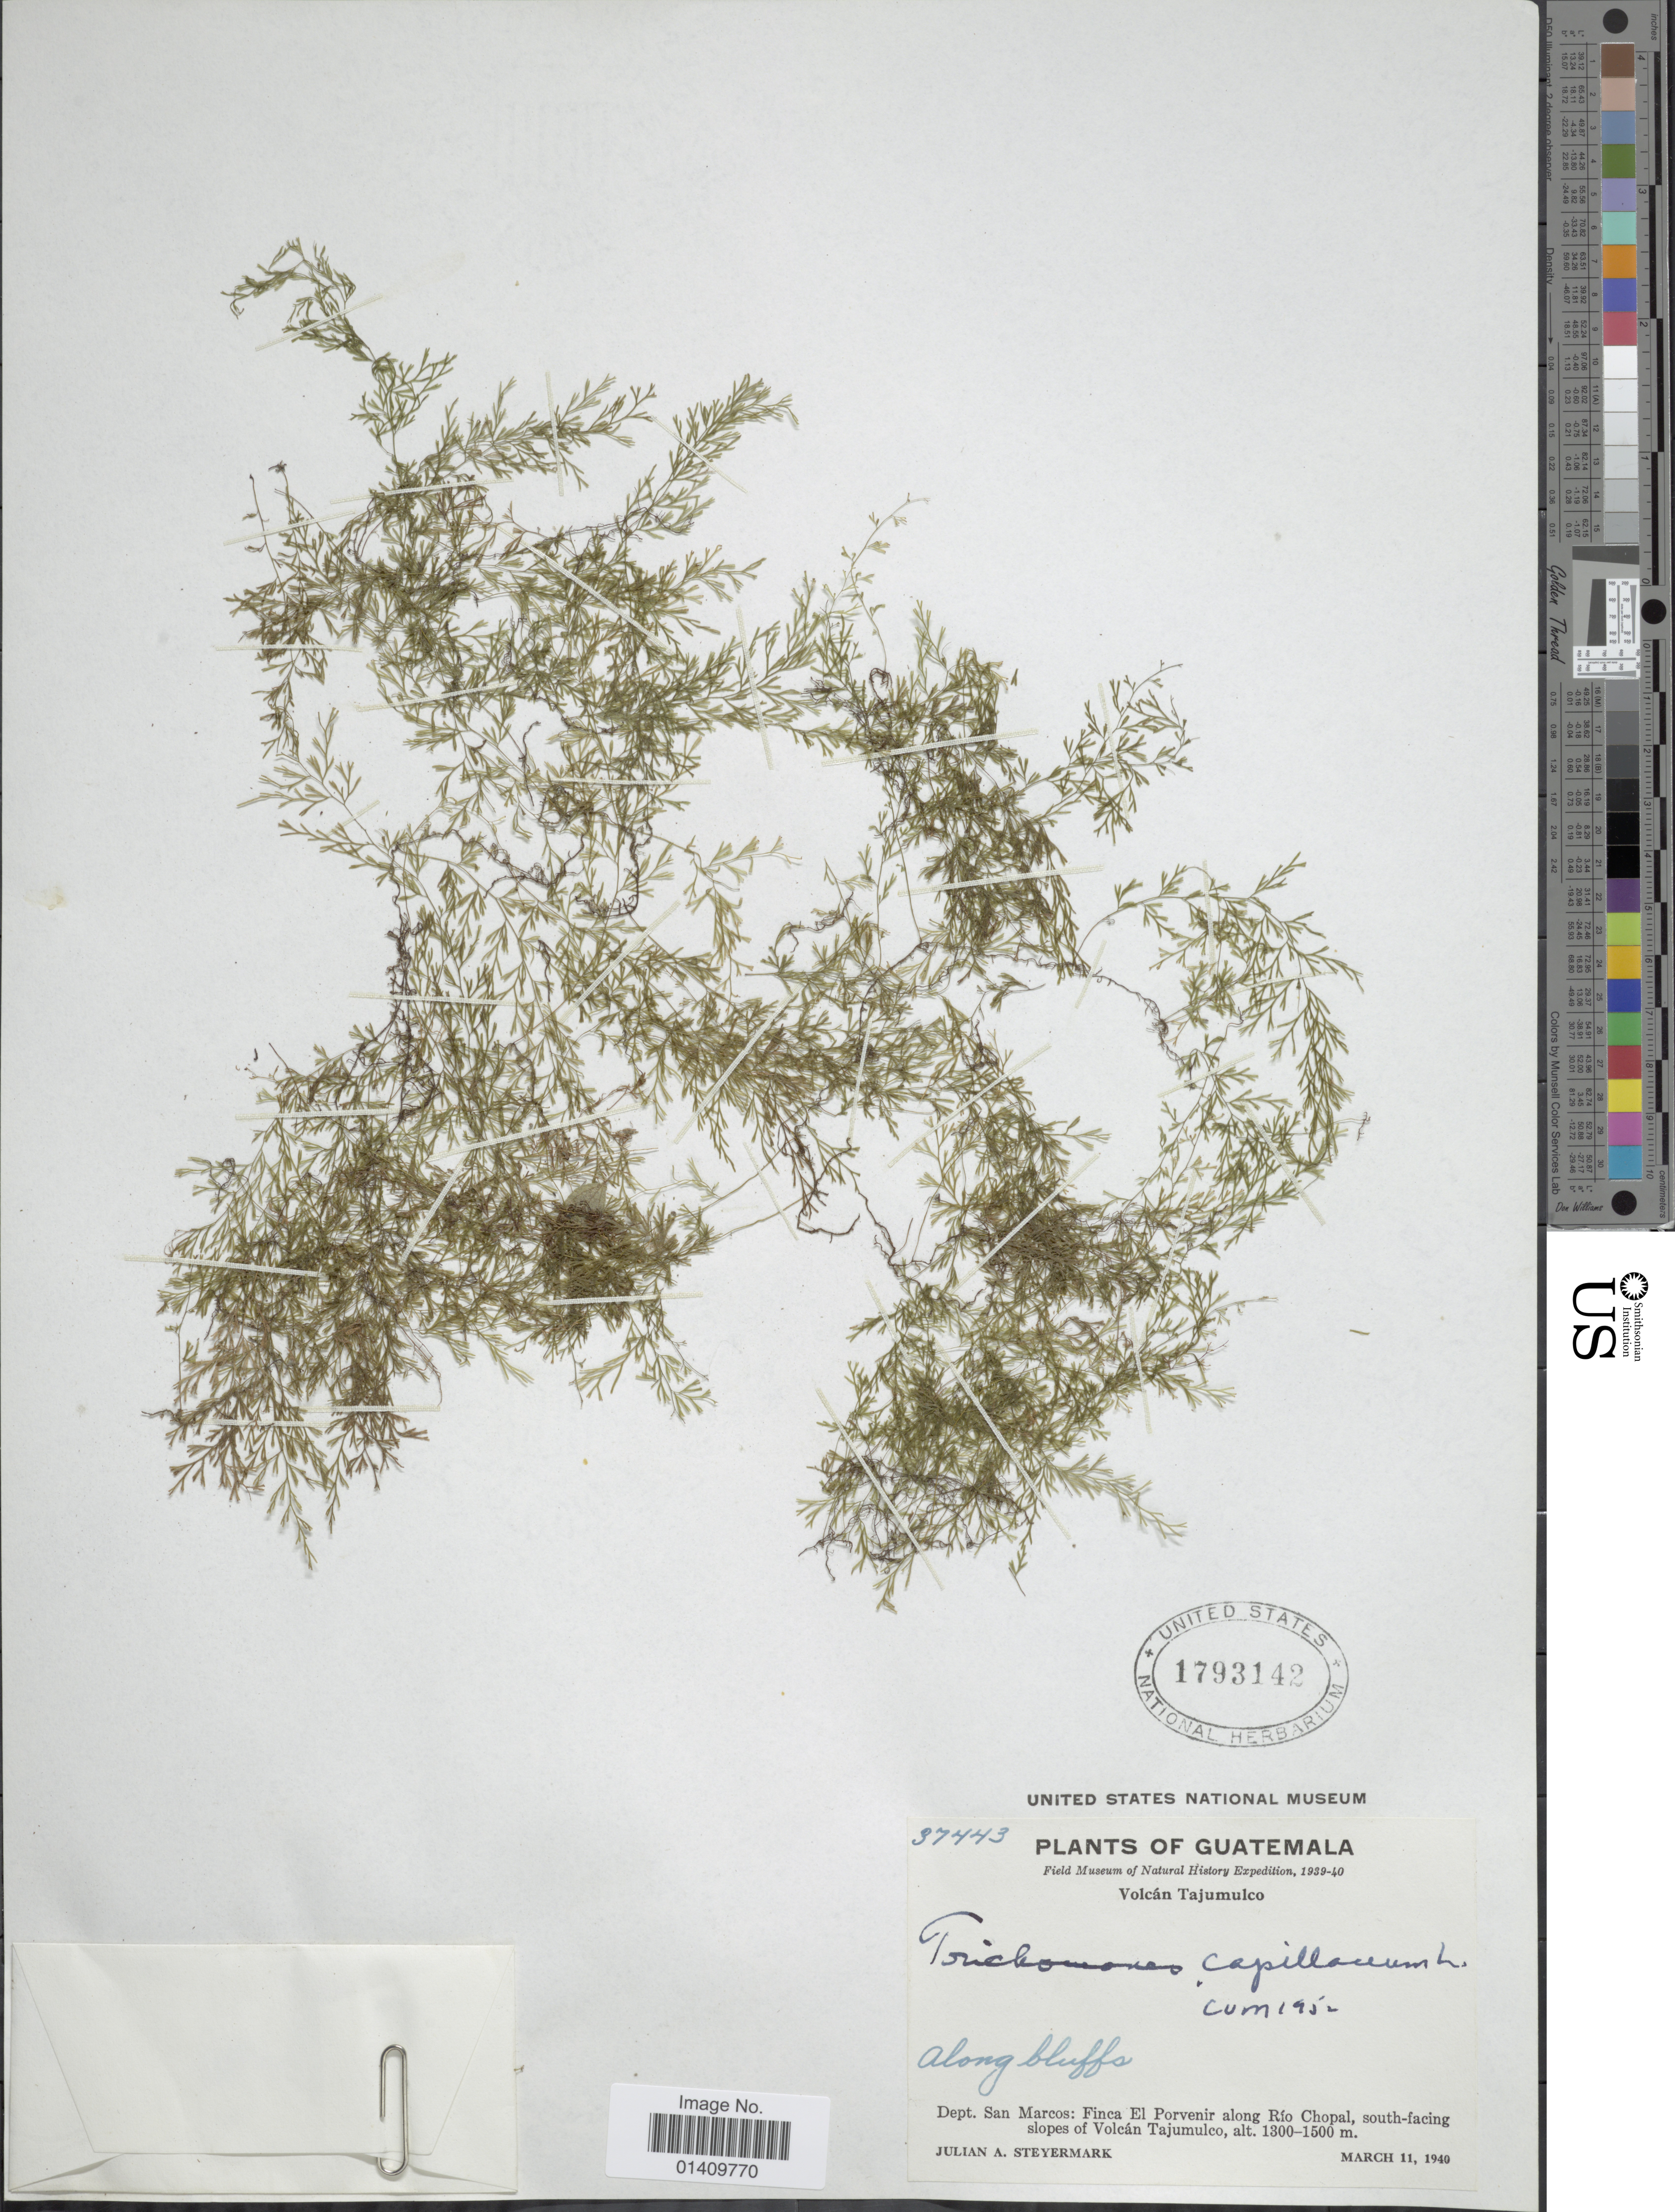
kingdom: Plantae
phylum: Tracheophyta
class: Polypodiopsida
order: Hymenophyllales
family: Hymenophyllaceae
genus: Polyphlebium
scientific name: Polyphlebium capillaceum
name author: (L.) Ebihara & Dubuisson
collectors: J. Steyermark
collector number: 37443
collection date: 1940-03-11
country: Guatemala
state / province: San Marcos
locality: Dept. San Marcos Finca El Porvenir along Rio Chopal south facing slopes of Volcan Tajumulco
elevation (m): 1300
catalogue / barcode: US 1793142